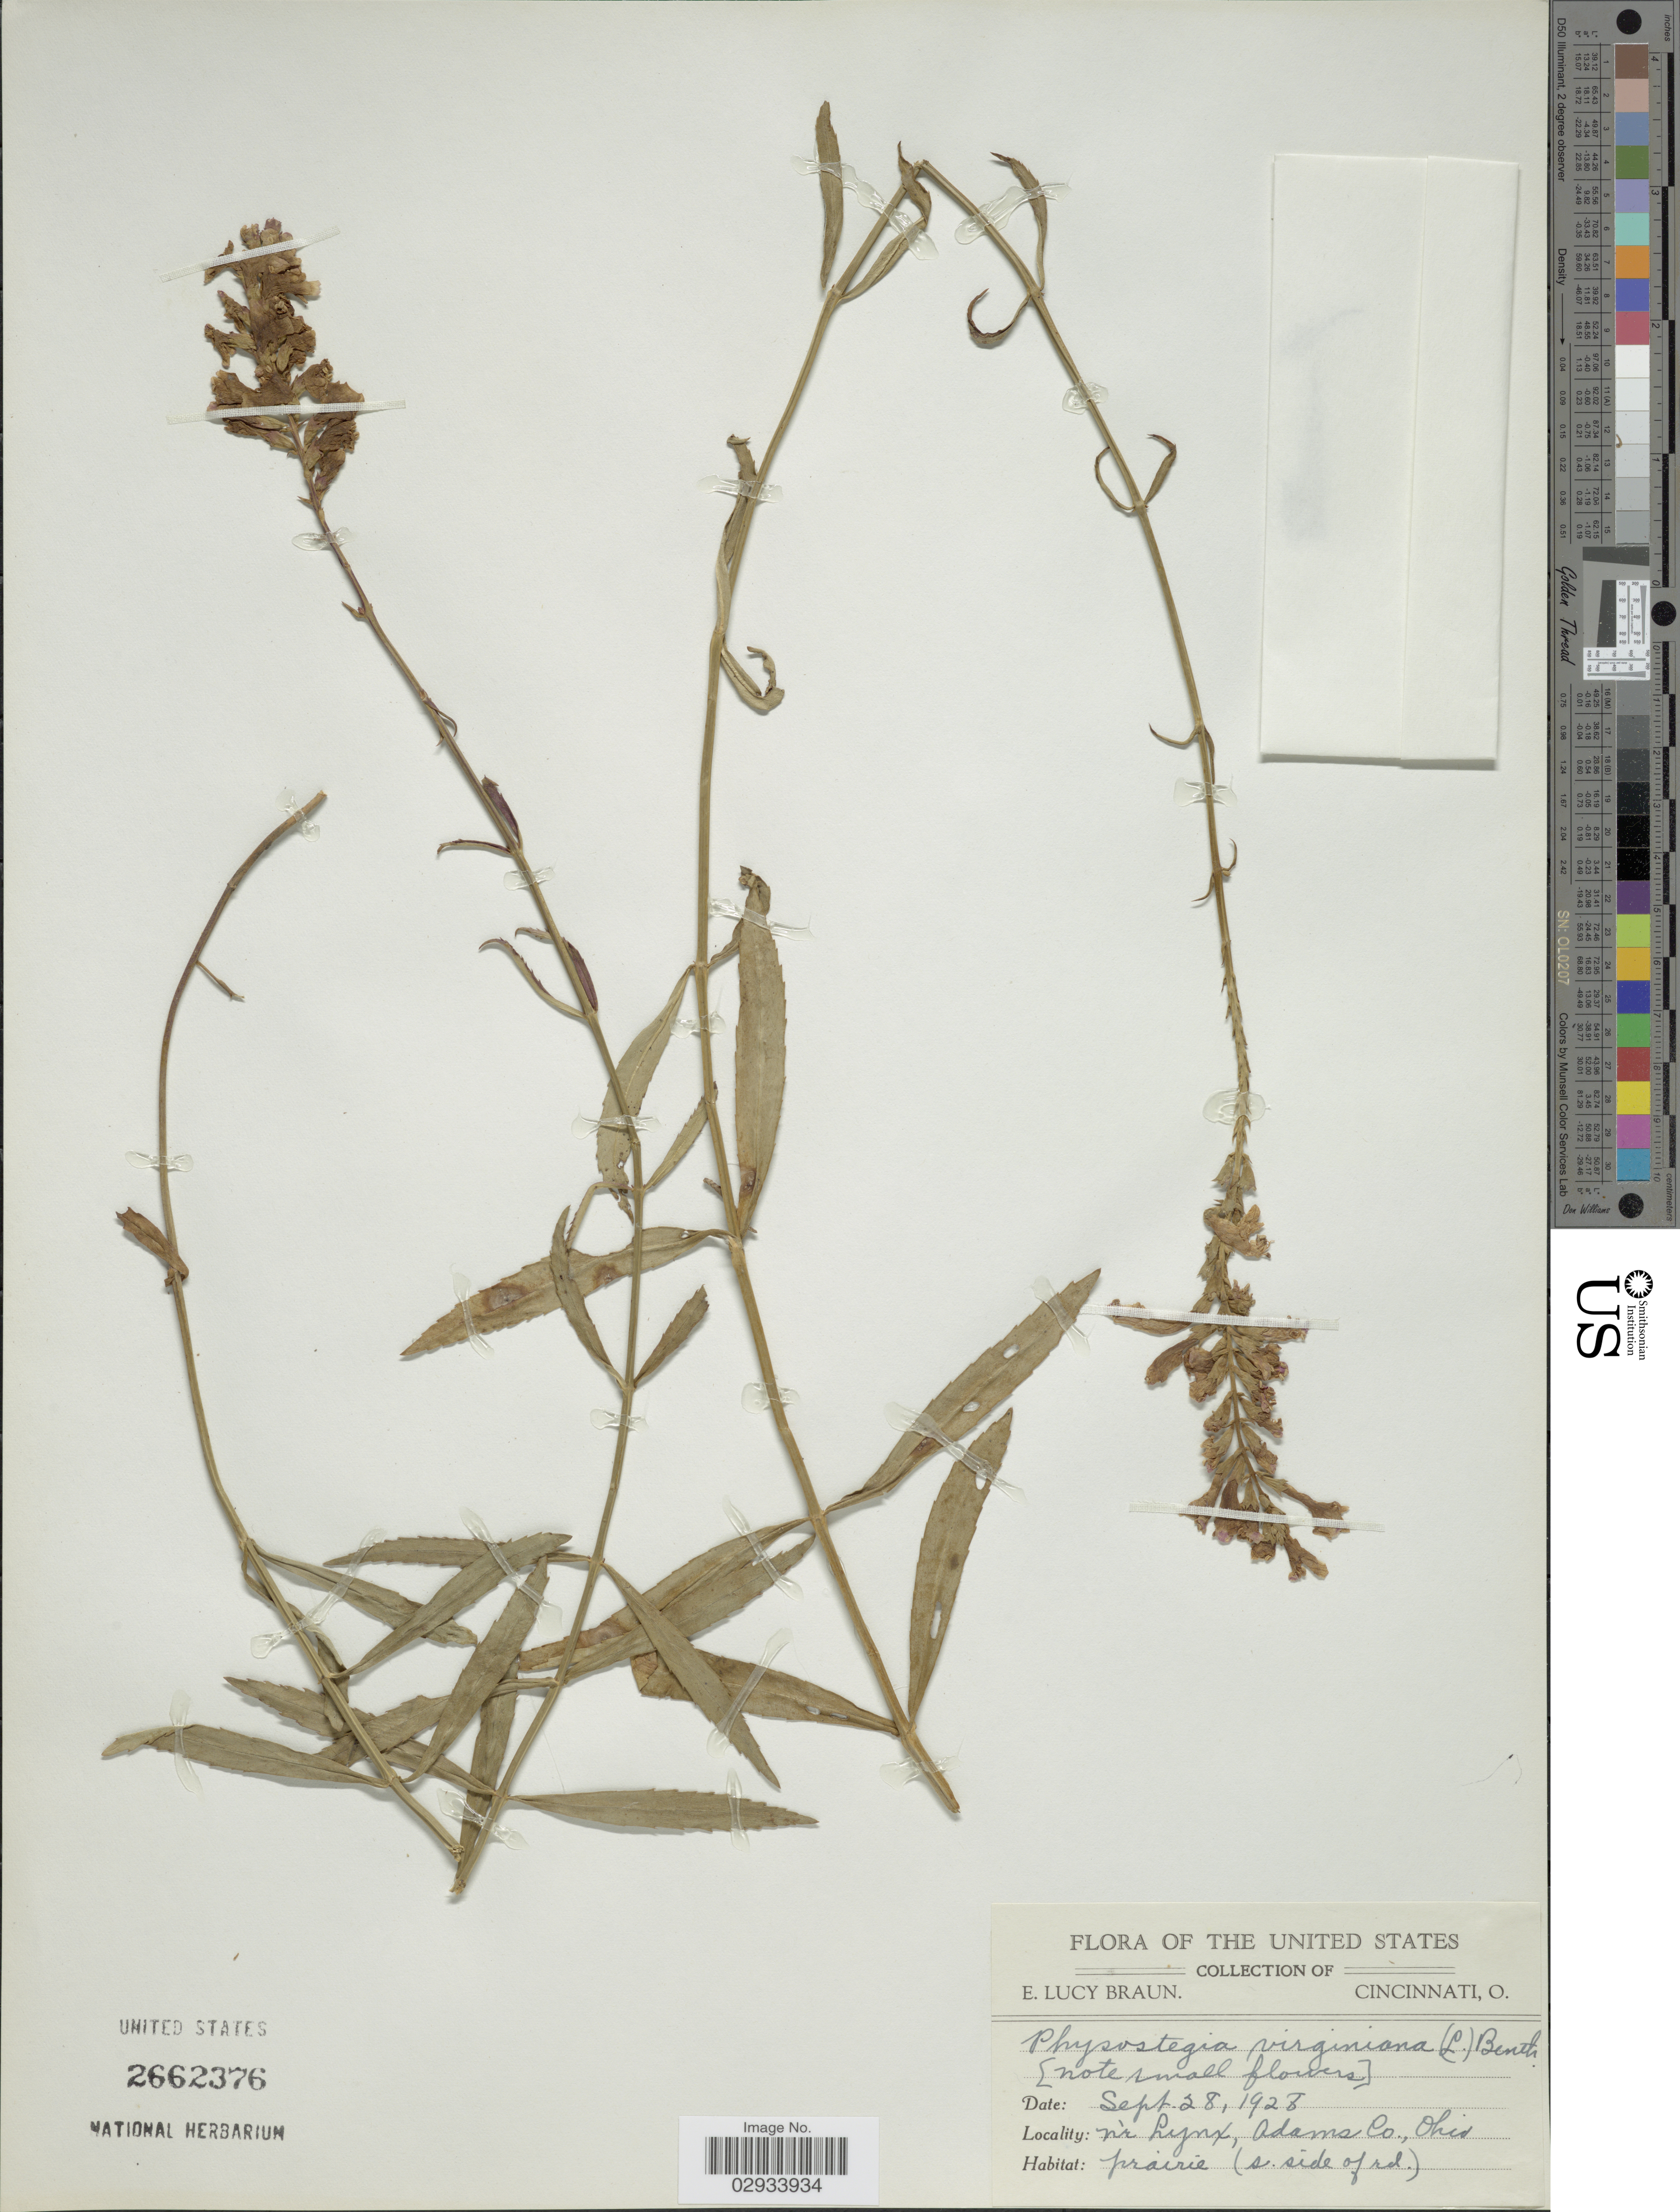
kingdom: Plantae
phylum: Tracheophyta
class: Magnoliopsida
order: Lamiales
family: Lamiaceae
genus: Physostegia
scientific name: Physostegia virginiana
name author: (L.) Benth.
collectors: E. L. Braun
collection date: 1928-09-28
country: United States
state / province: Ohio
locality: Nr Lynx, Adams Co., Ohio, (s. side of rd.).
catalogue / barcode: US 2662376